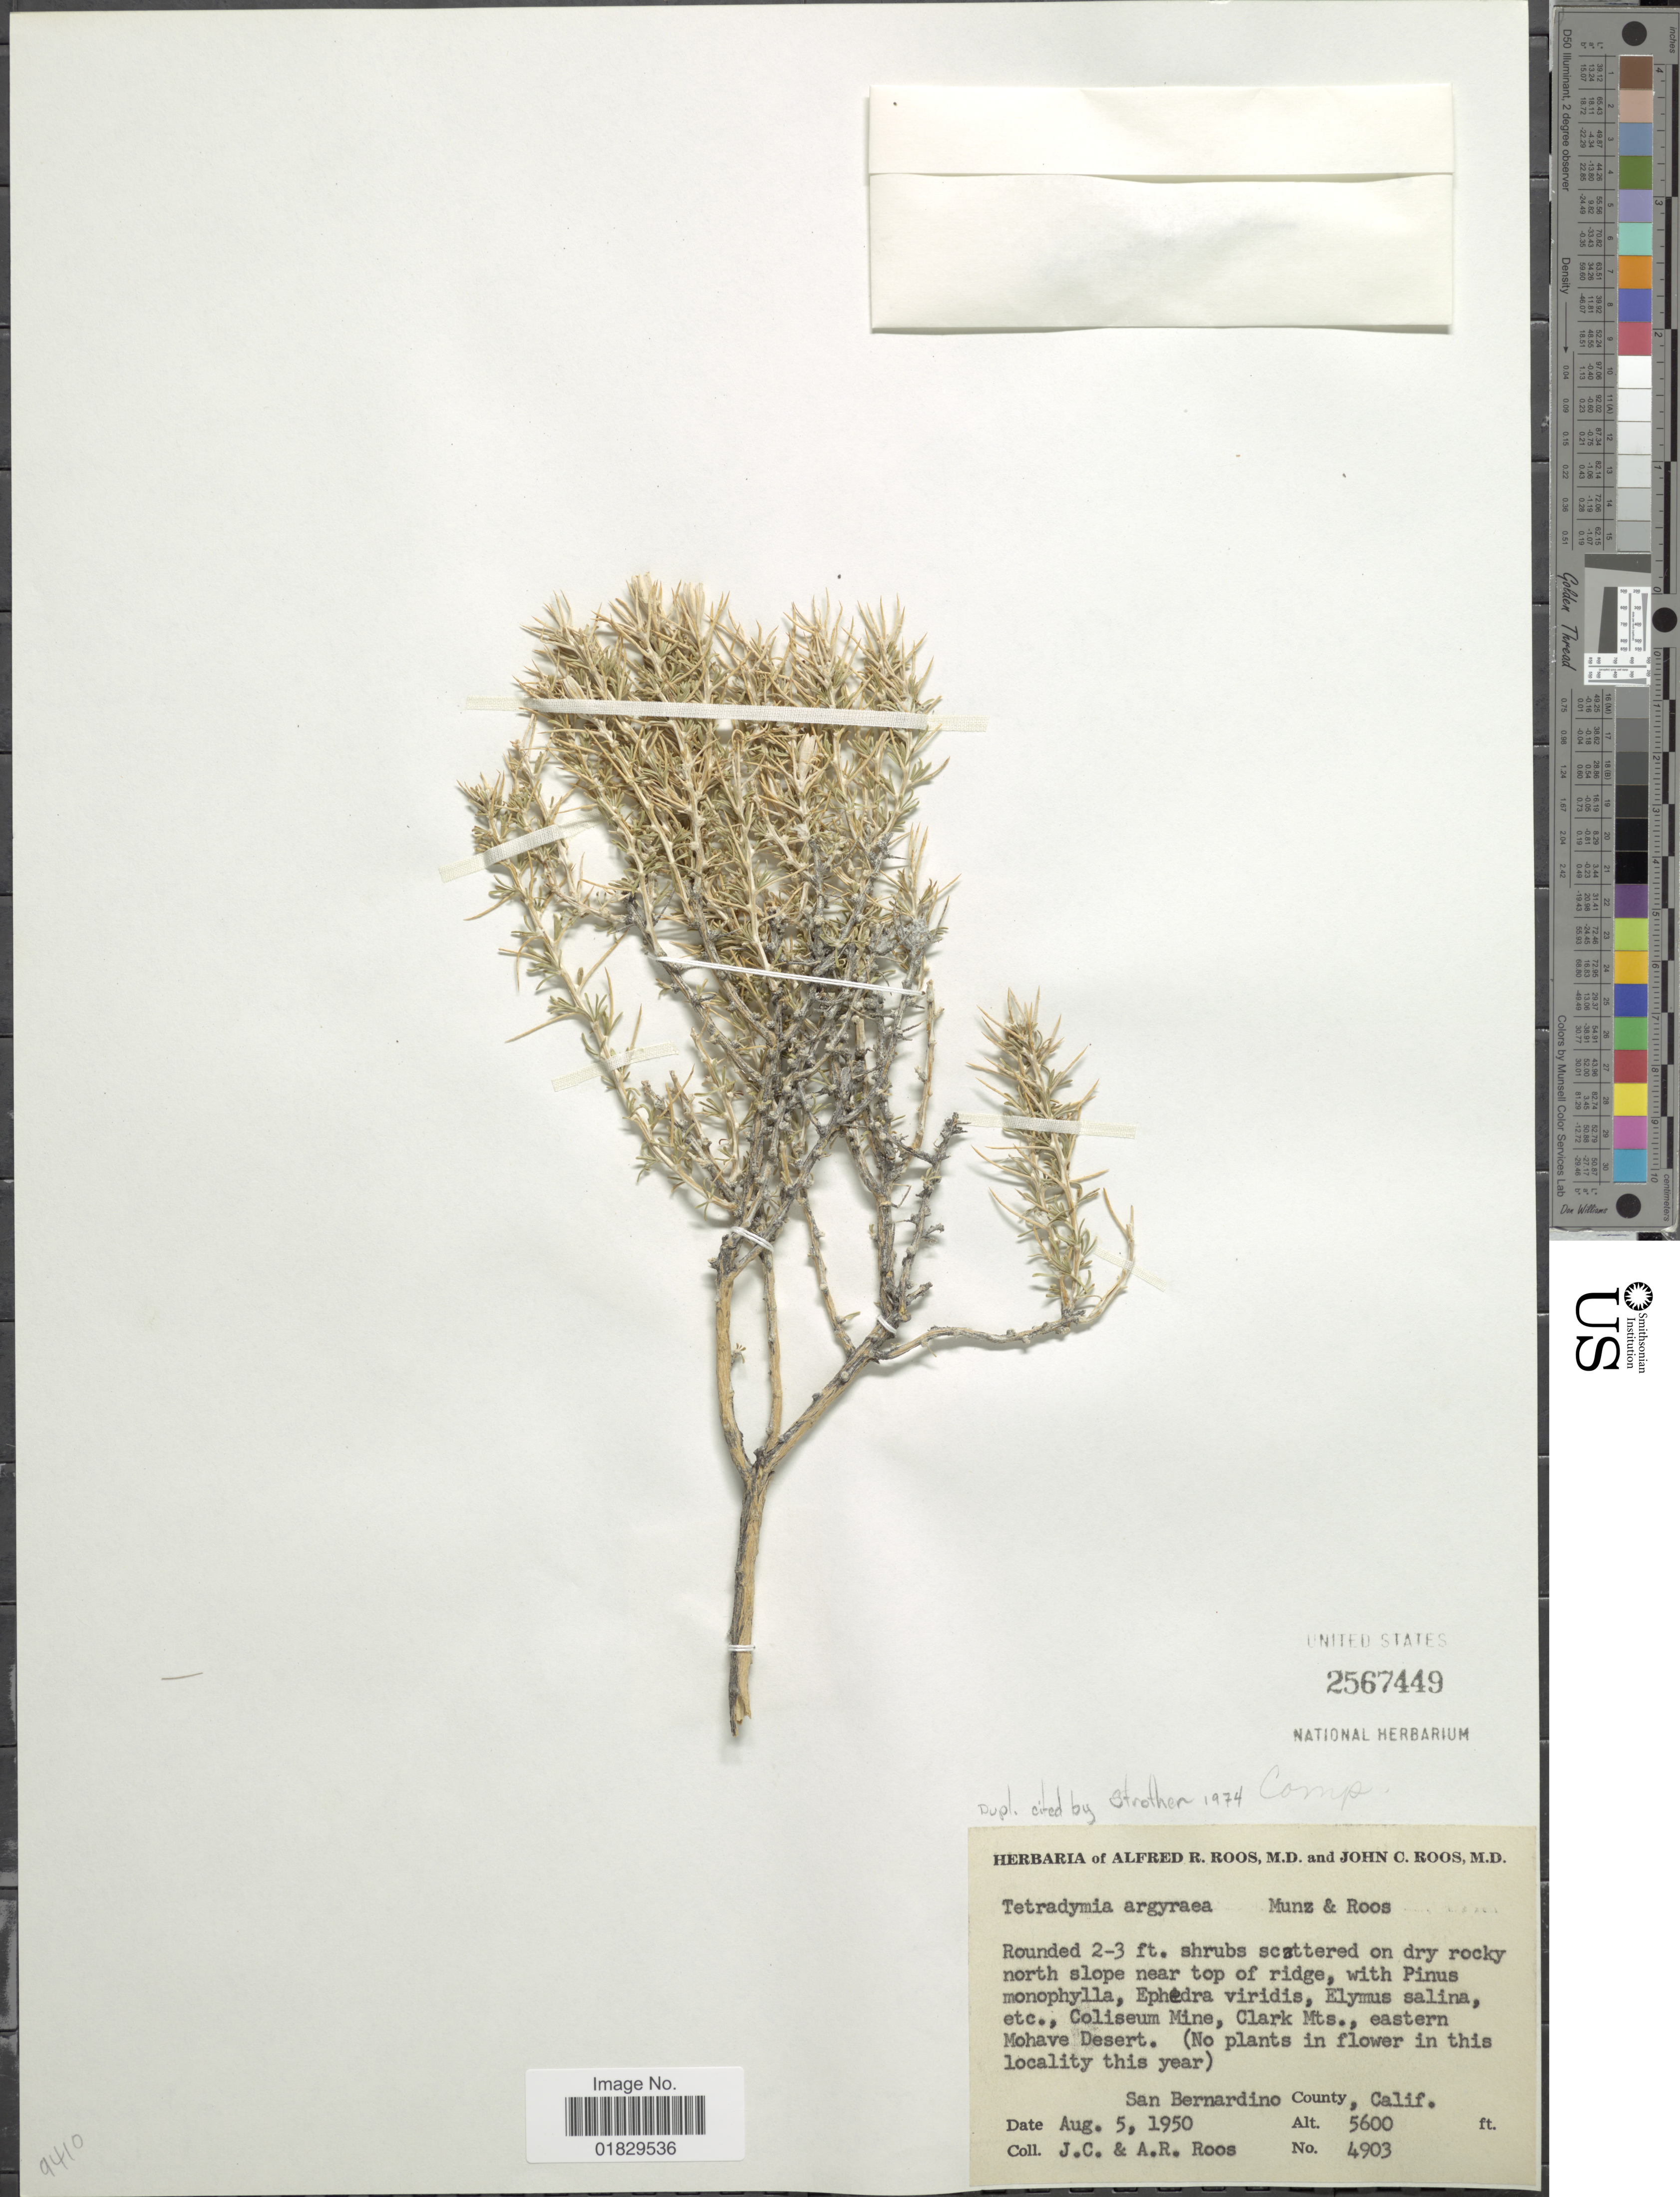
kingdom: Plantae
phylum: Tracheophyta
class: Magnoliopsida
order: Asterales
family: Asteraceae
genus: Tetradymia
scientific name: Tetradymia argyraea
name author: Munz & J.C. Roos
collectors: J. C. Roos & A. R. Roos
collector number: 4903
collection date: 1950-08-05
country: United States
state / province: California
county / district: San Bernardino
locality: Coliseum Mine, Clark Mts., eastern Mohave Desert. San Bernardino County, Calif.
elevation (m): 1707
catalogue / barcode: US 2567449